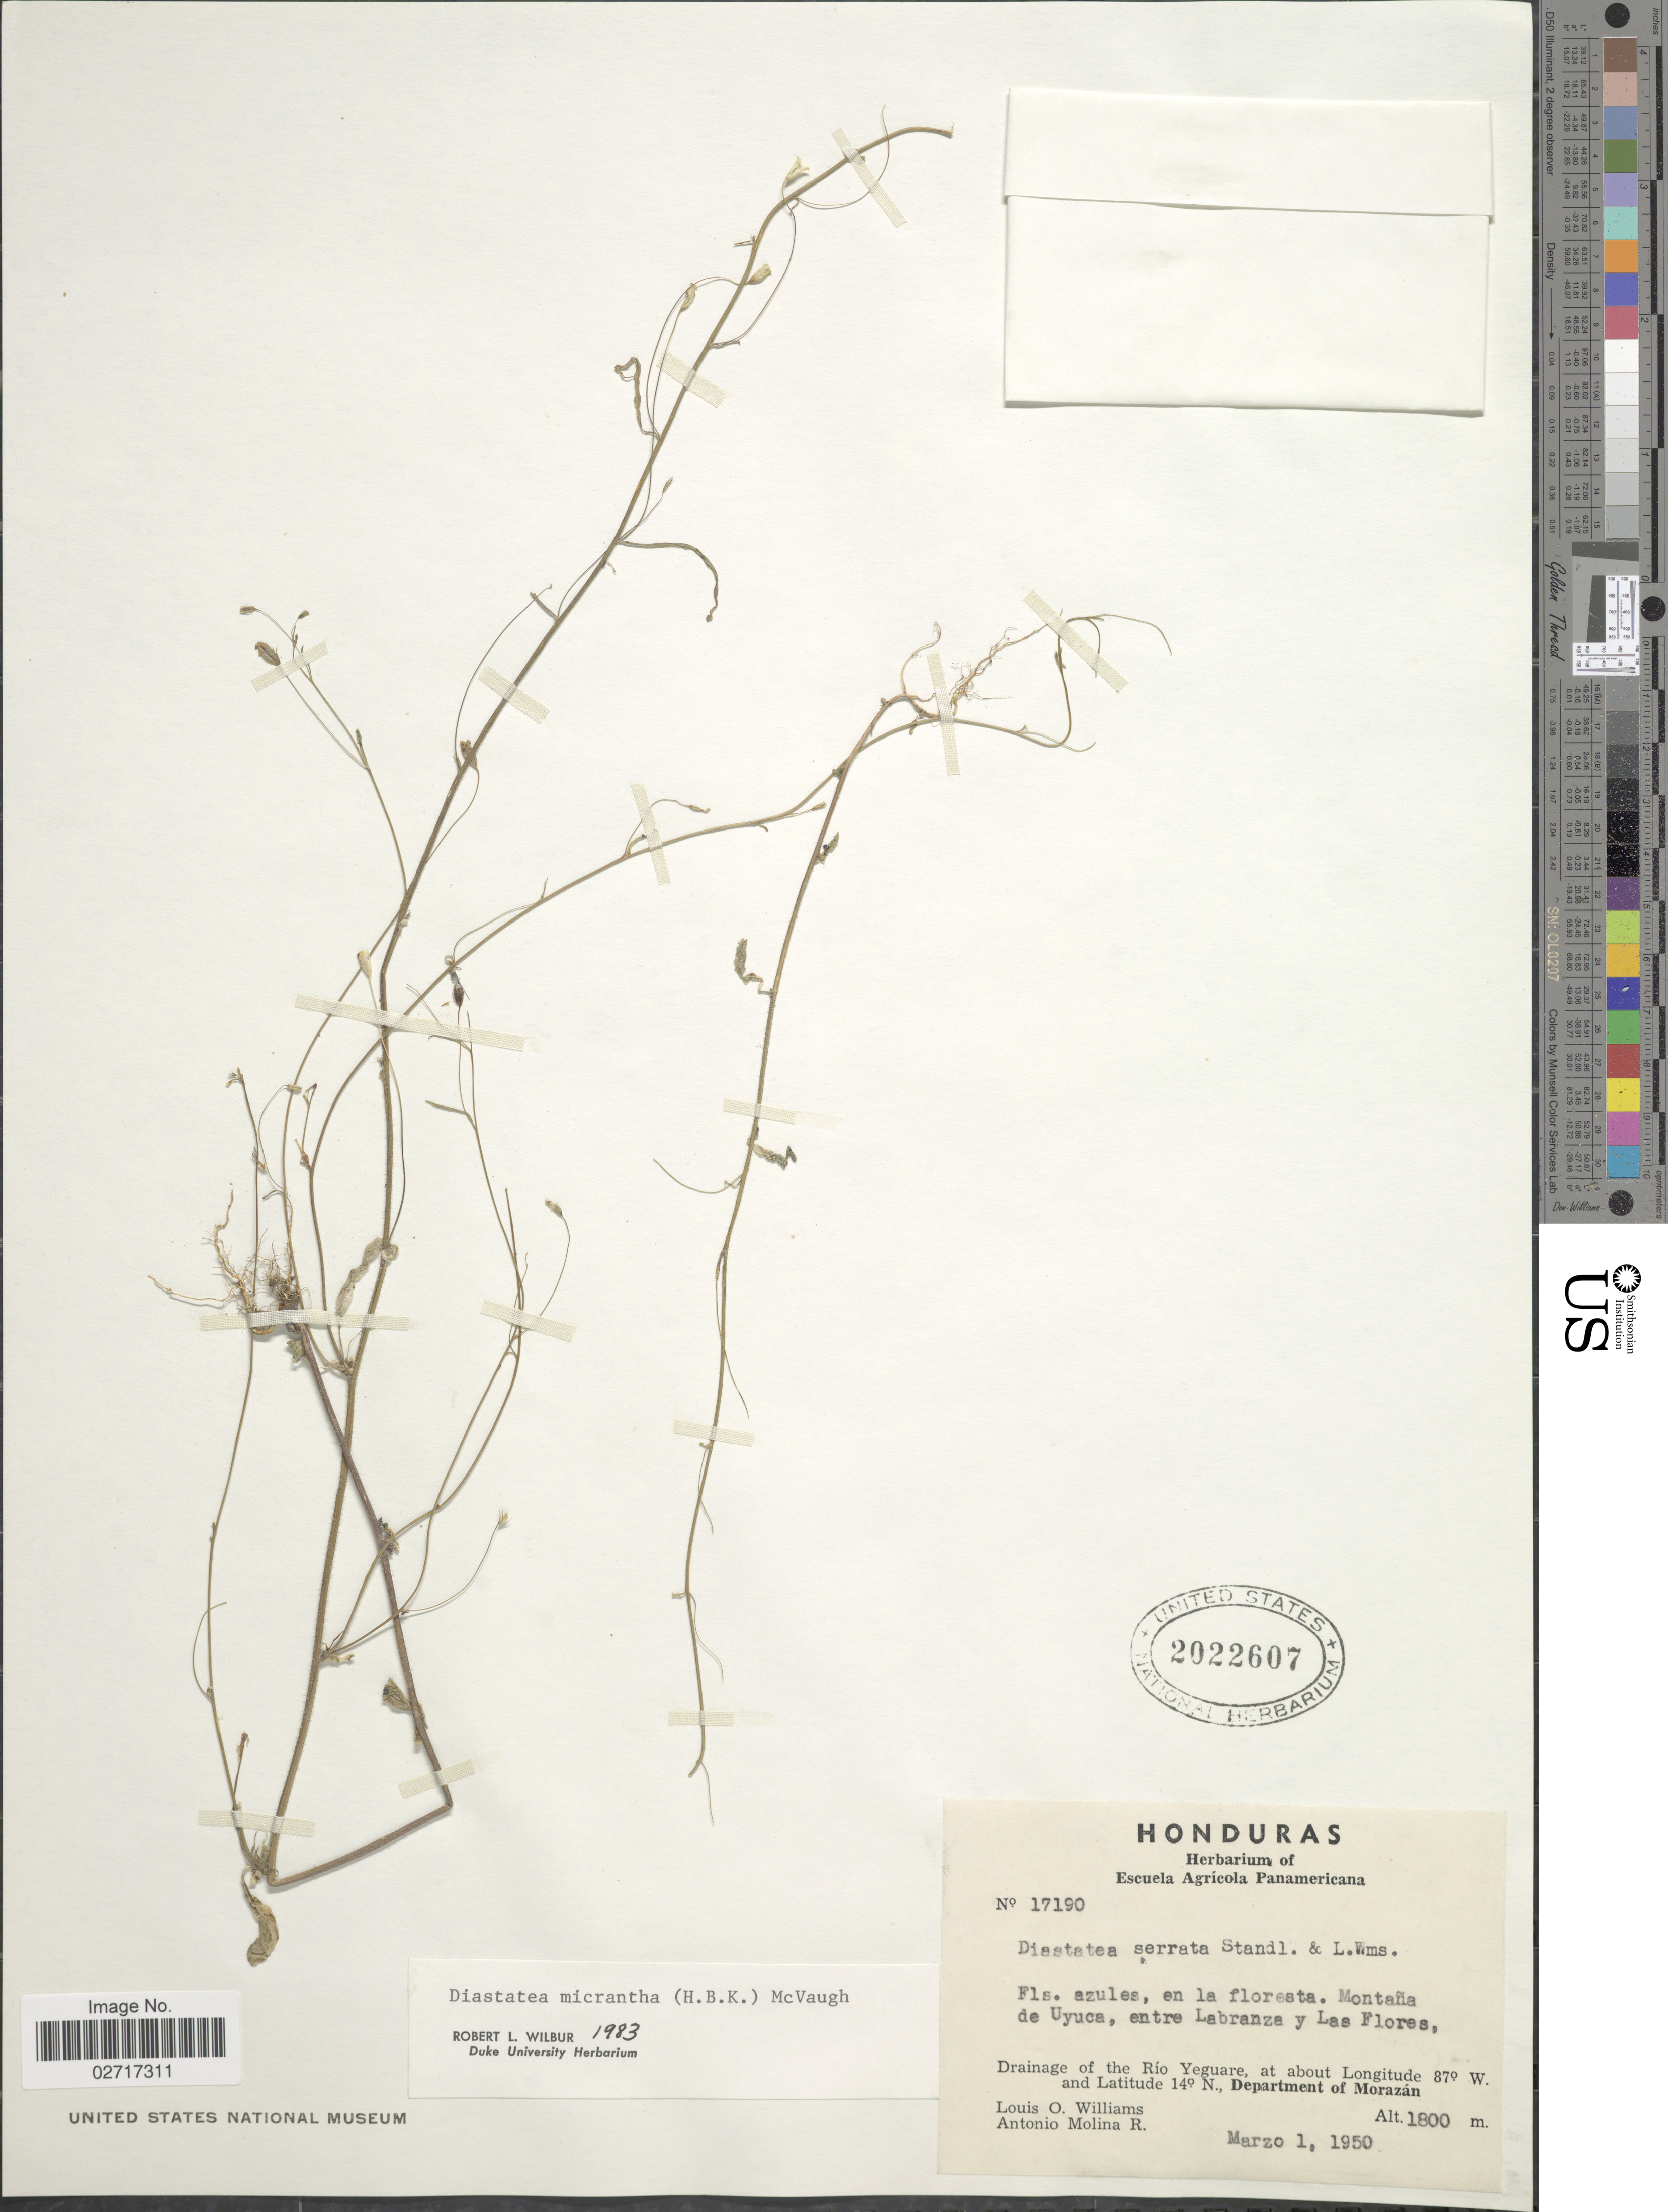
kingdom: Plantae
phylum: Tracheophyta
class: Magnoliopsida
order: Asterales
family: Campanulaceae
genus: Diastatea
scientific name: Diastatea micrantha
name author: (Kunth) McVaugh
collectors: L. O. Williams & A. Molina R.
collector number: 17190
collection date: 1950-03-01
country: Honduras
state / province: Fco. Morazán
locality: Montaña de Uyuca, entre Labranza y Las Flores. Drainage of the Río Yeguare, Department of Morazán.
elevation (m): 1800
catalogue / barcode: US 2022607